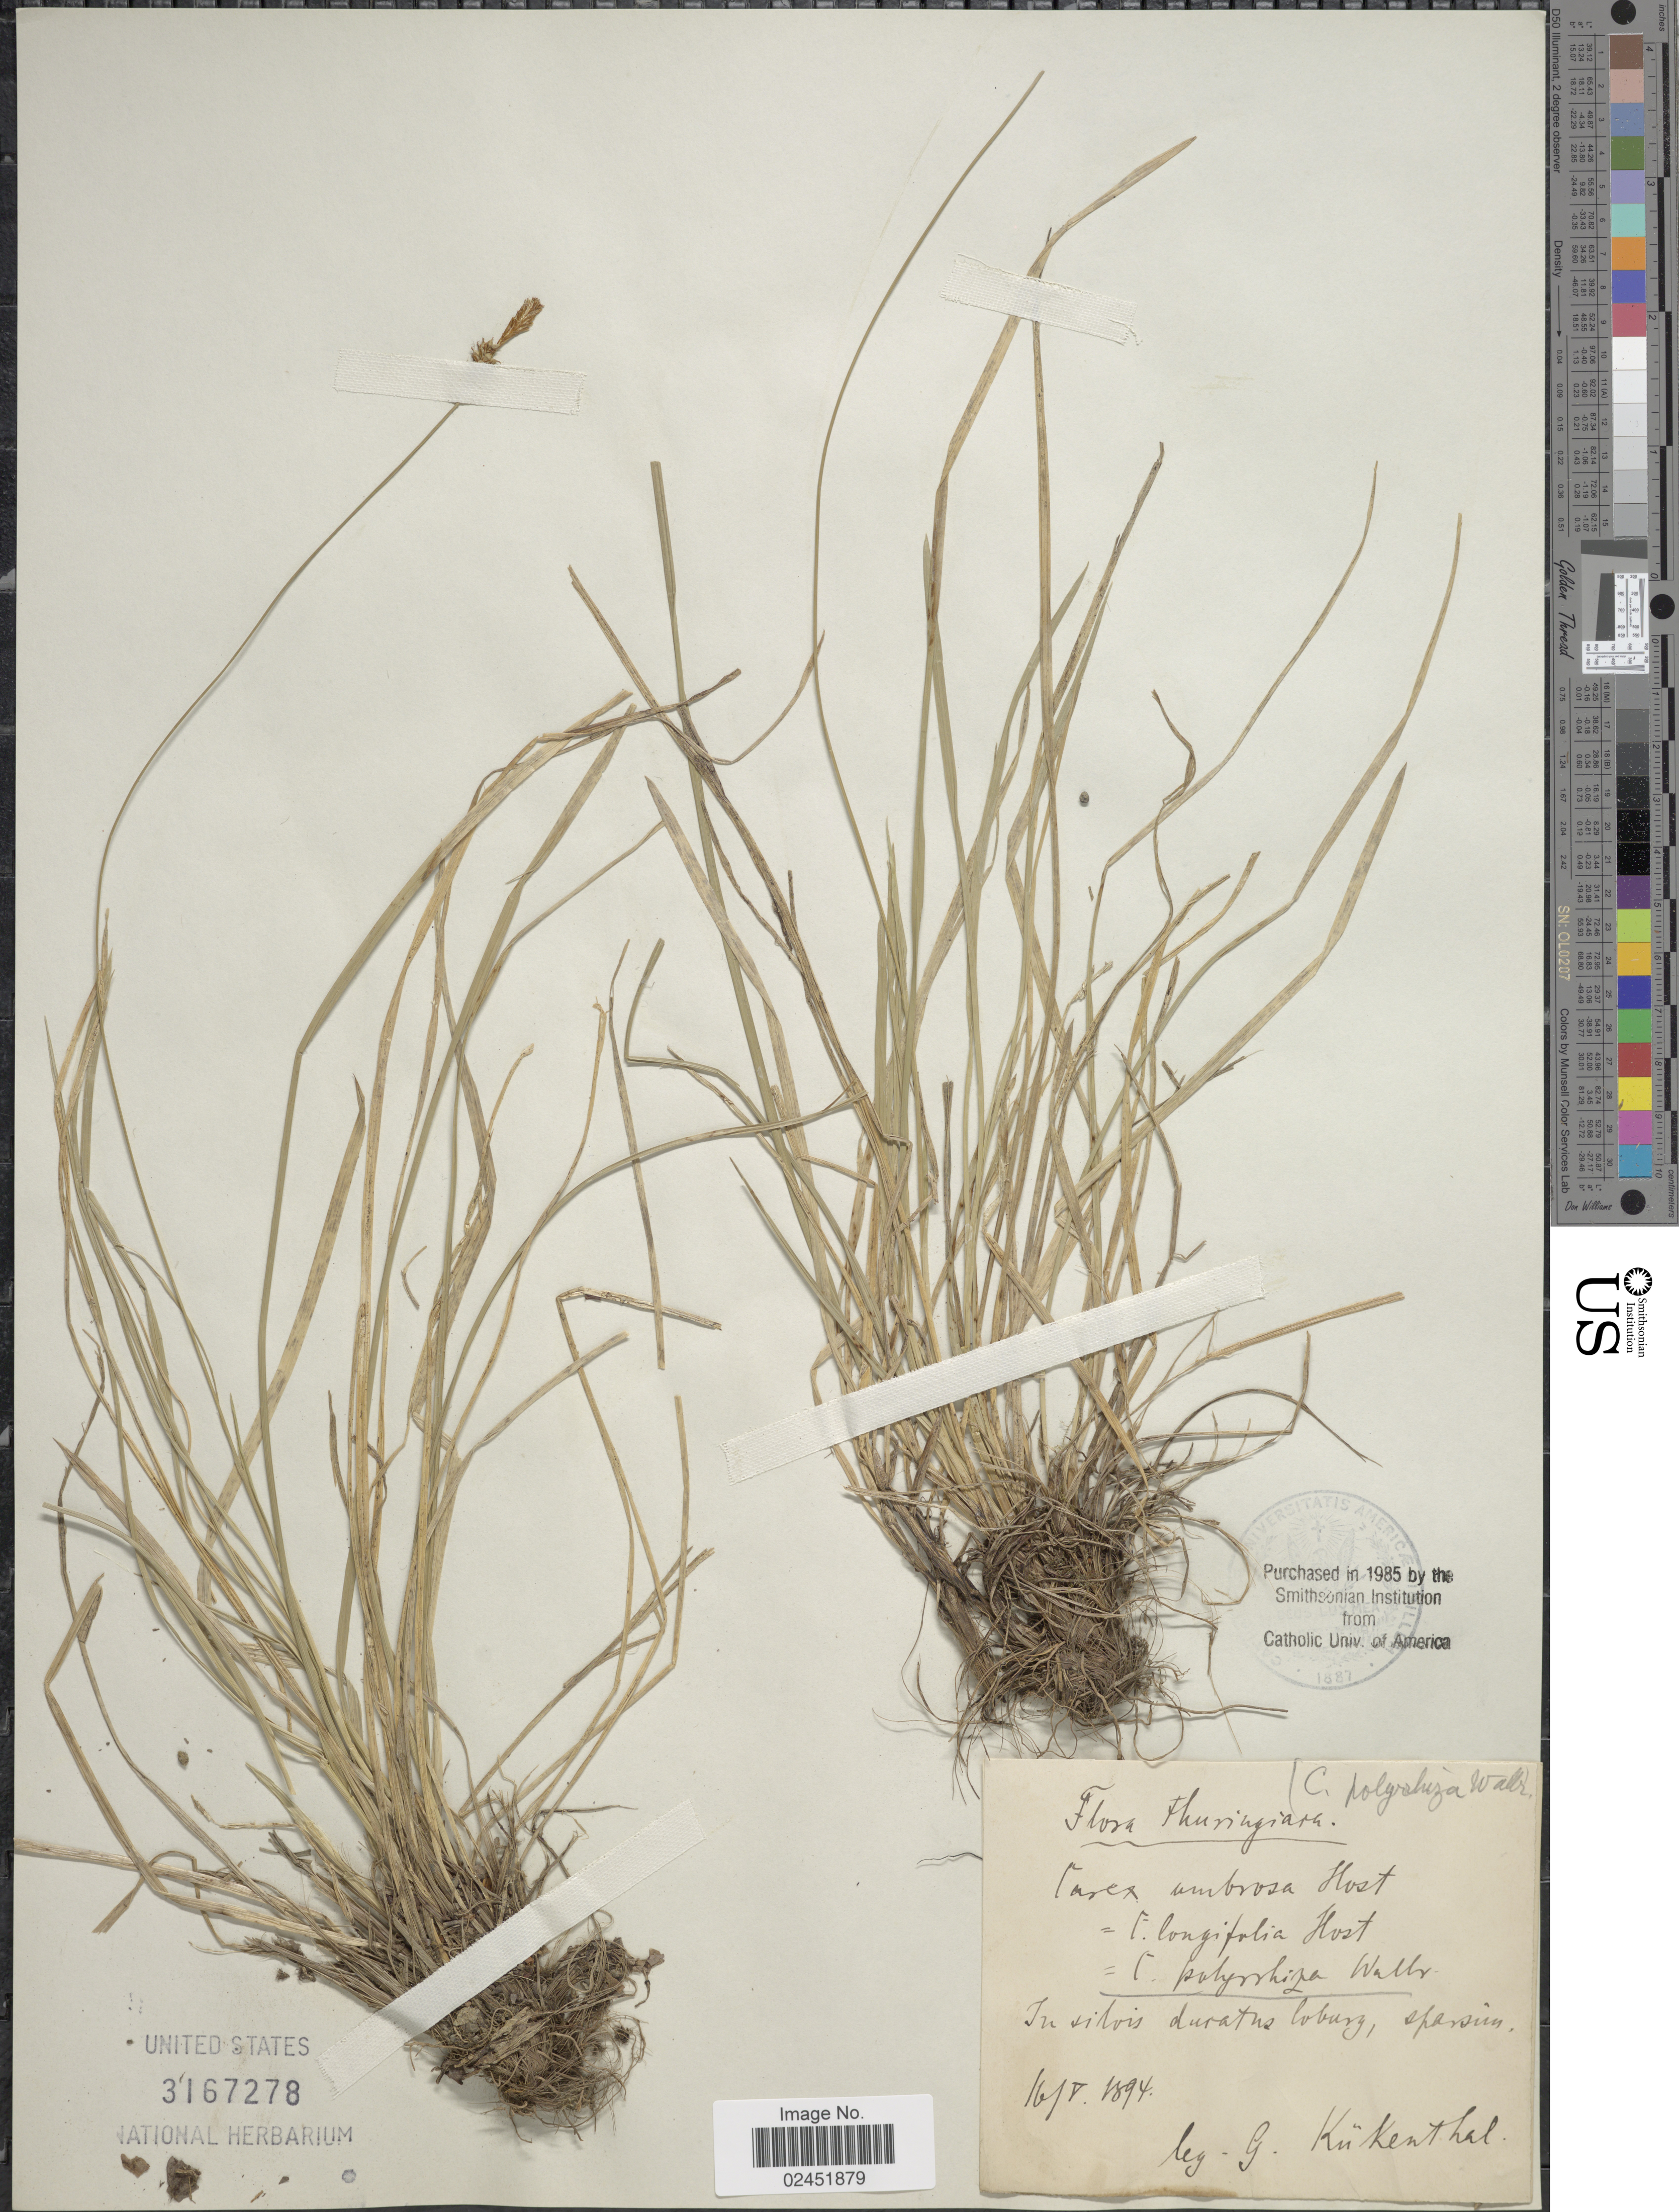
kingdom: Plantae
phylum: Tracheophyta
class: Liliopsida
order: Poales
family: Cyperaceae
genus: Carex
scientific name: Carex umbrosa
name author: Host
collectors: G. Kükenthal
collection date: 1894-05-16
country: Germany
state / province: Thuringia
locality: Thuringiara. In silvis duratus loburg, sparsium [interpreted]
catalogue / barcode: US 3167278